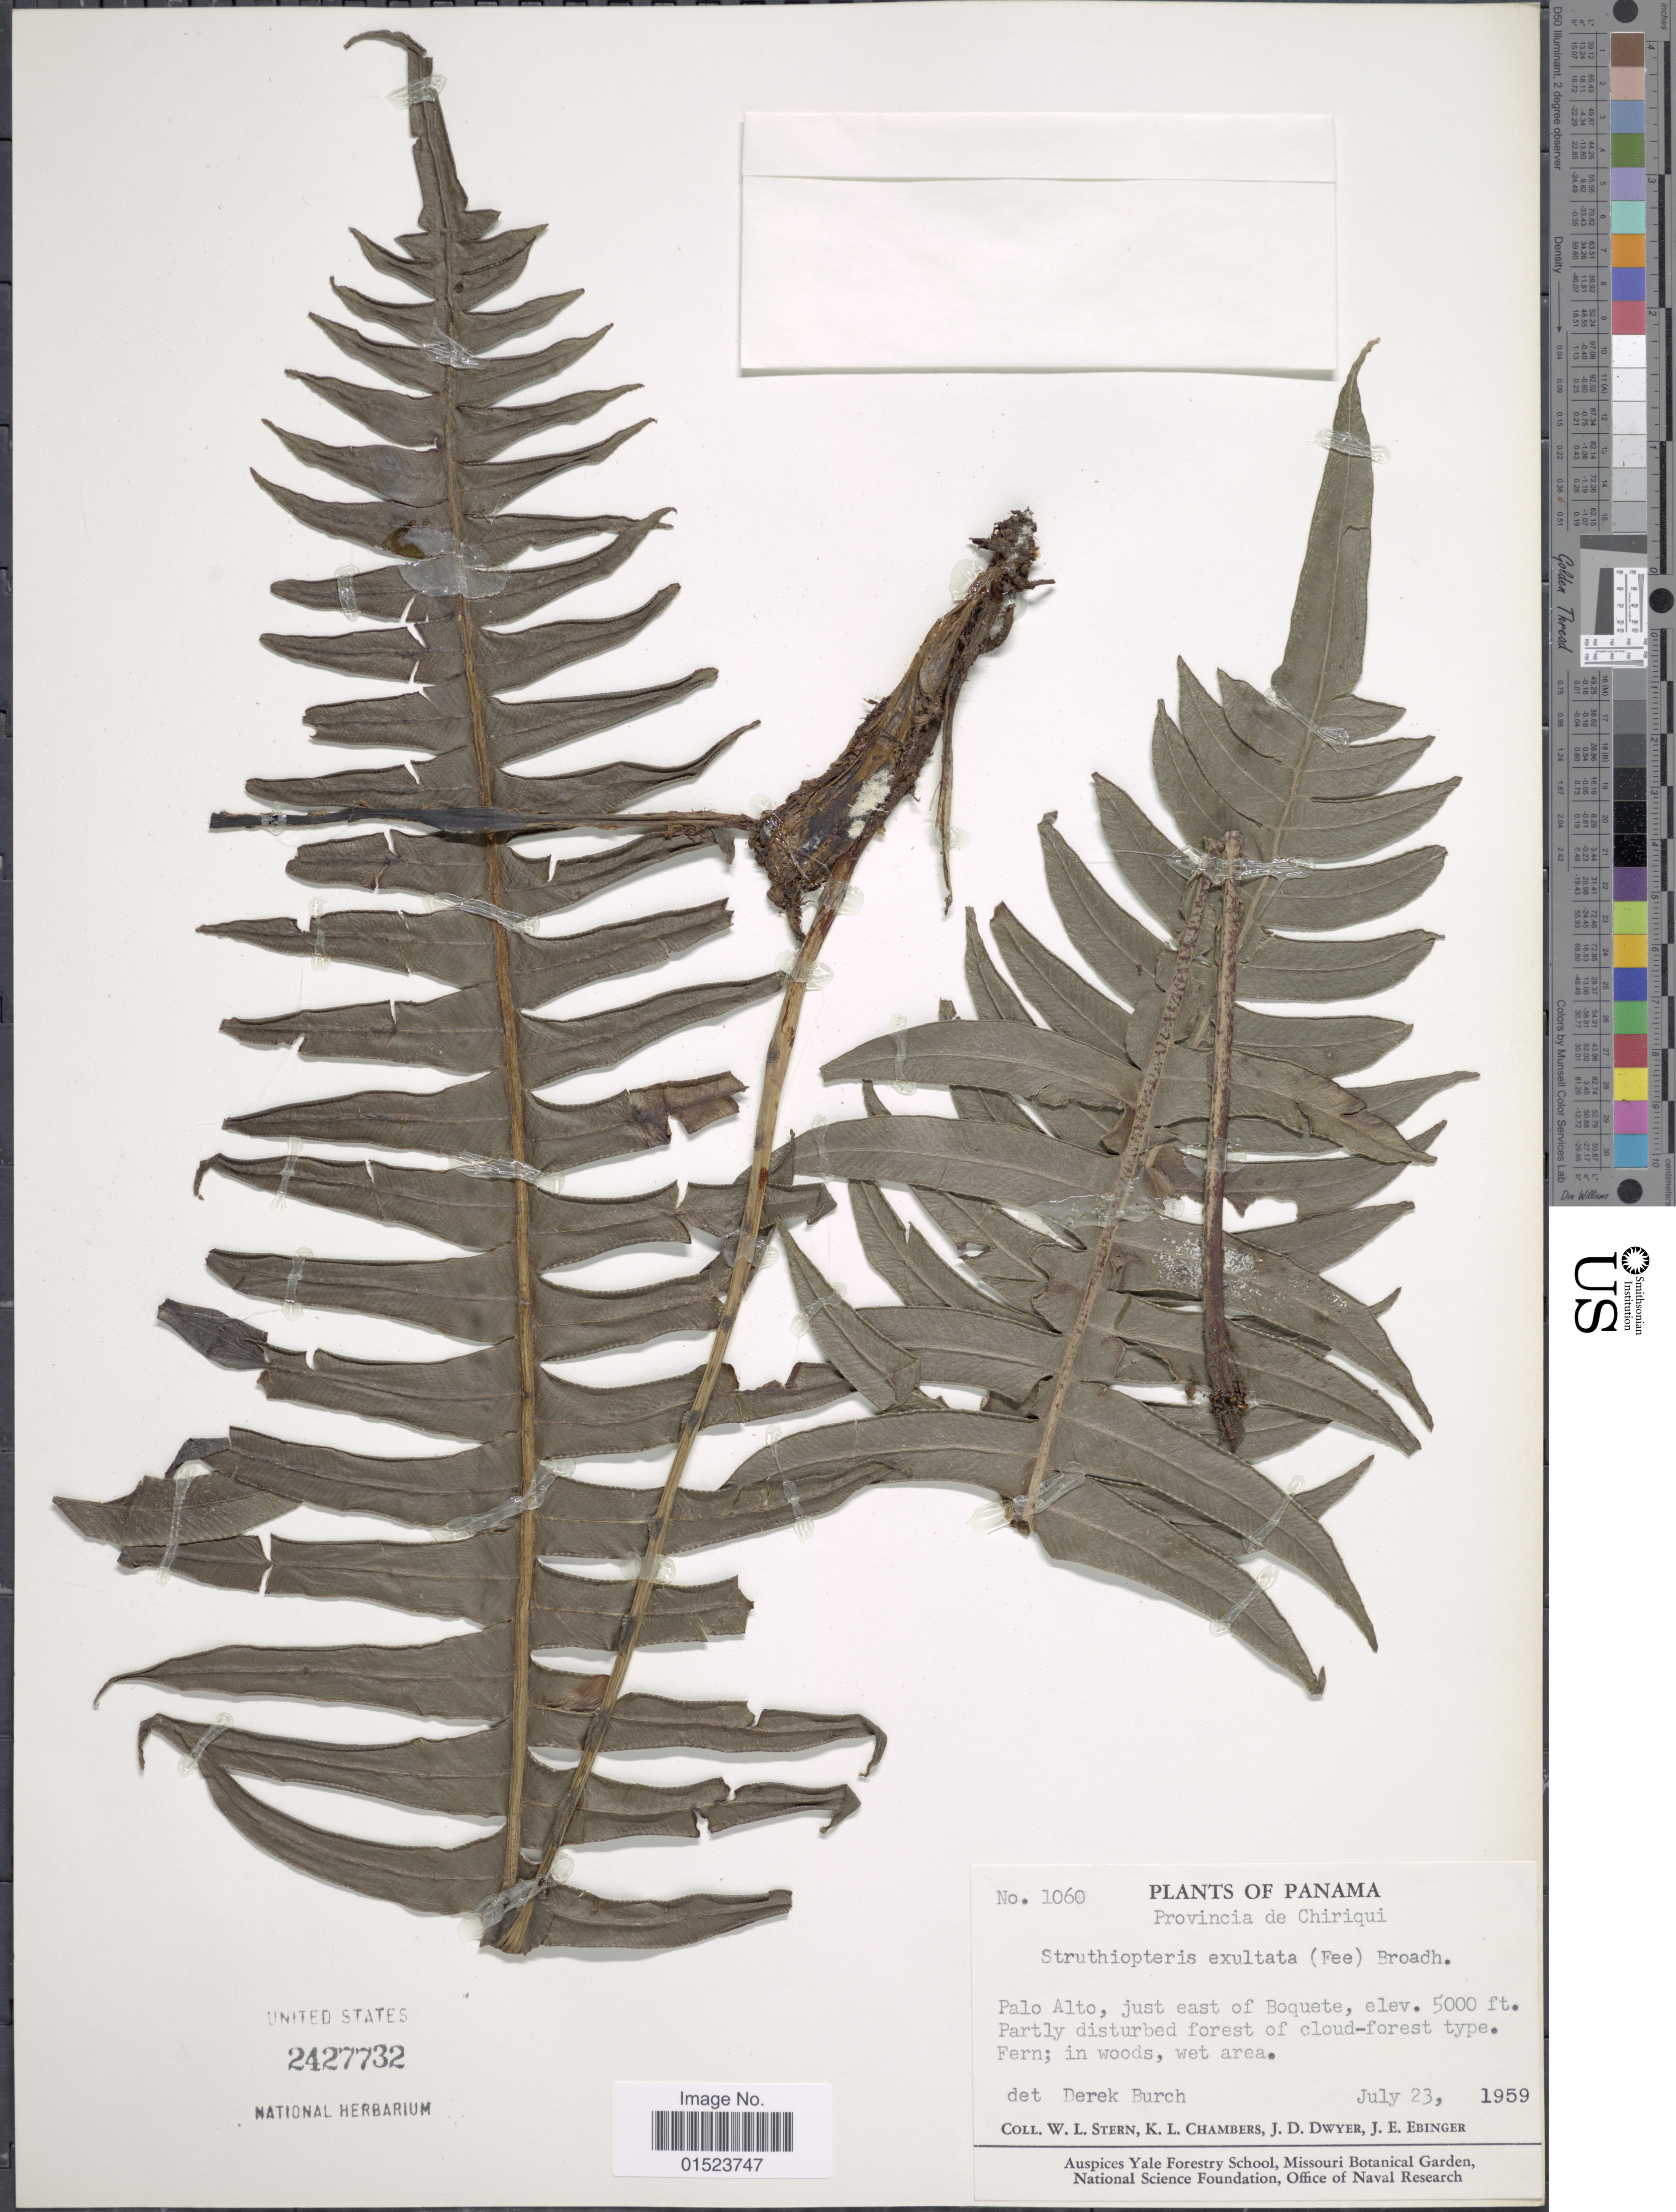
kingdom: Plantae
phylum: Tracheophyta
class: Polypodiopsida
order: Polypodiales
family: Blechnaceae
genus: Blechnum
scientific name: Blechnum divergens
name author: (Kunze) Mett.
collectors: W. L. Stern, K. Chambers, J. D. Dwyer & J. Ebinger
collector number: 1060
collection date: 1959-07-23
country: Panama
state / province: Chiriqui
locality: Palo Alto, just east of Boquete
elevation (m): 1524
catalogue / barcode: US 2427732